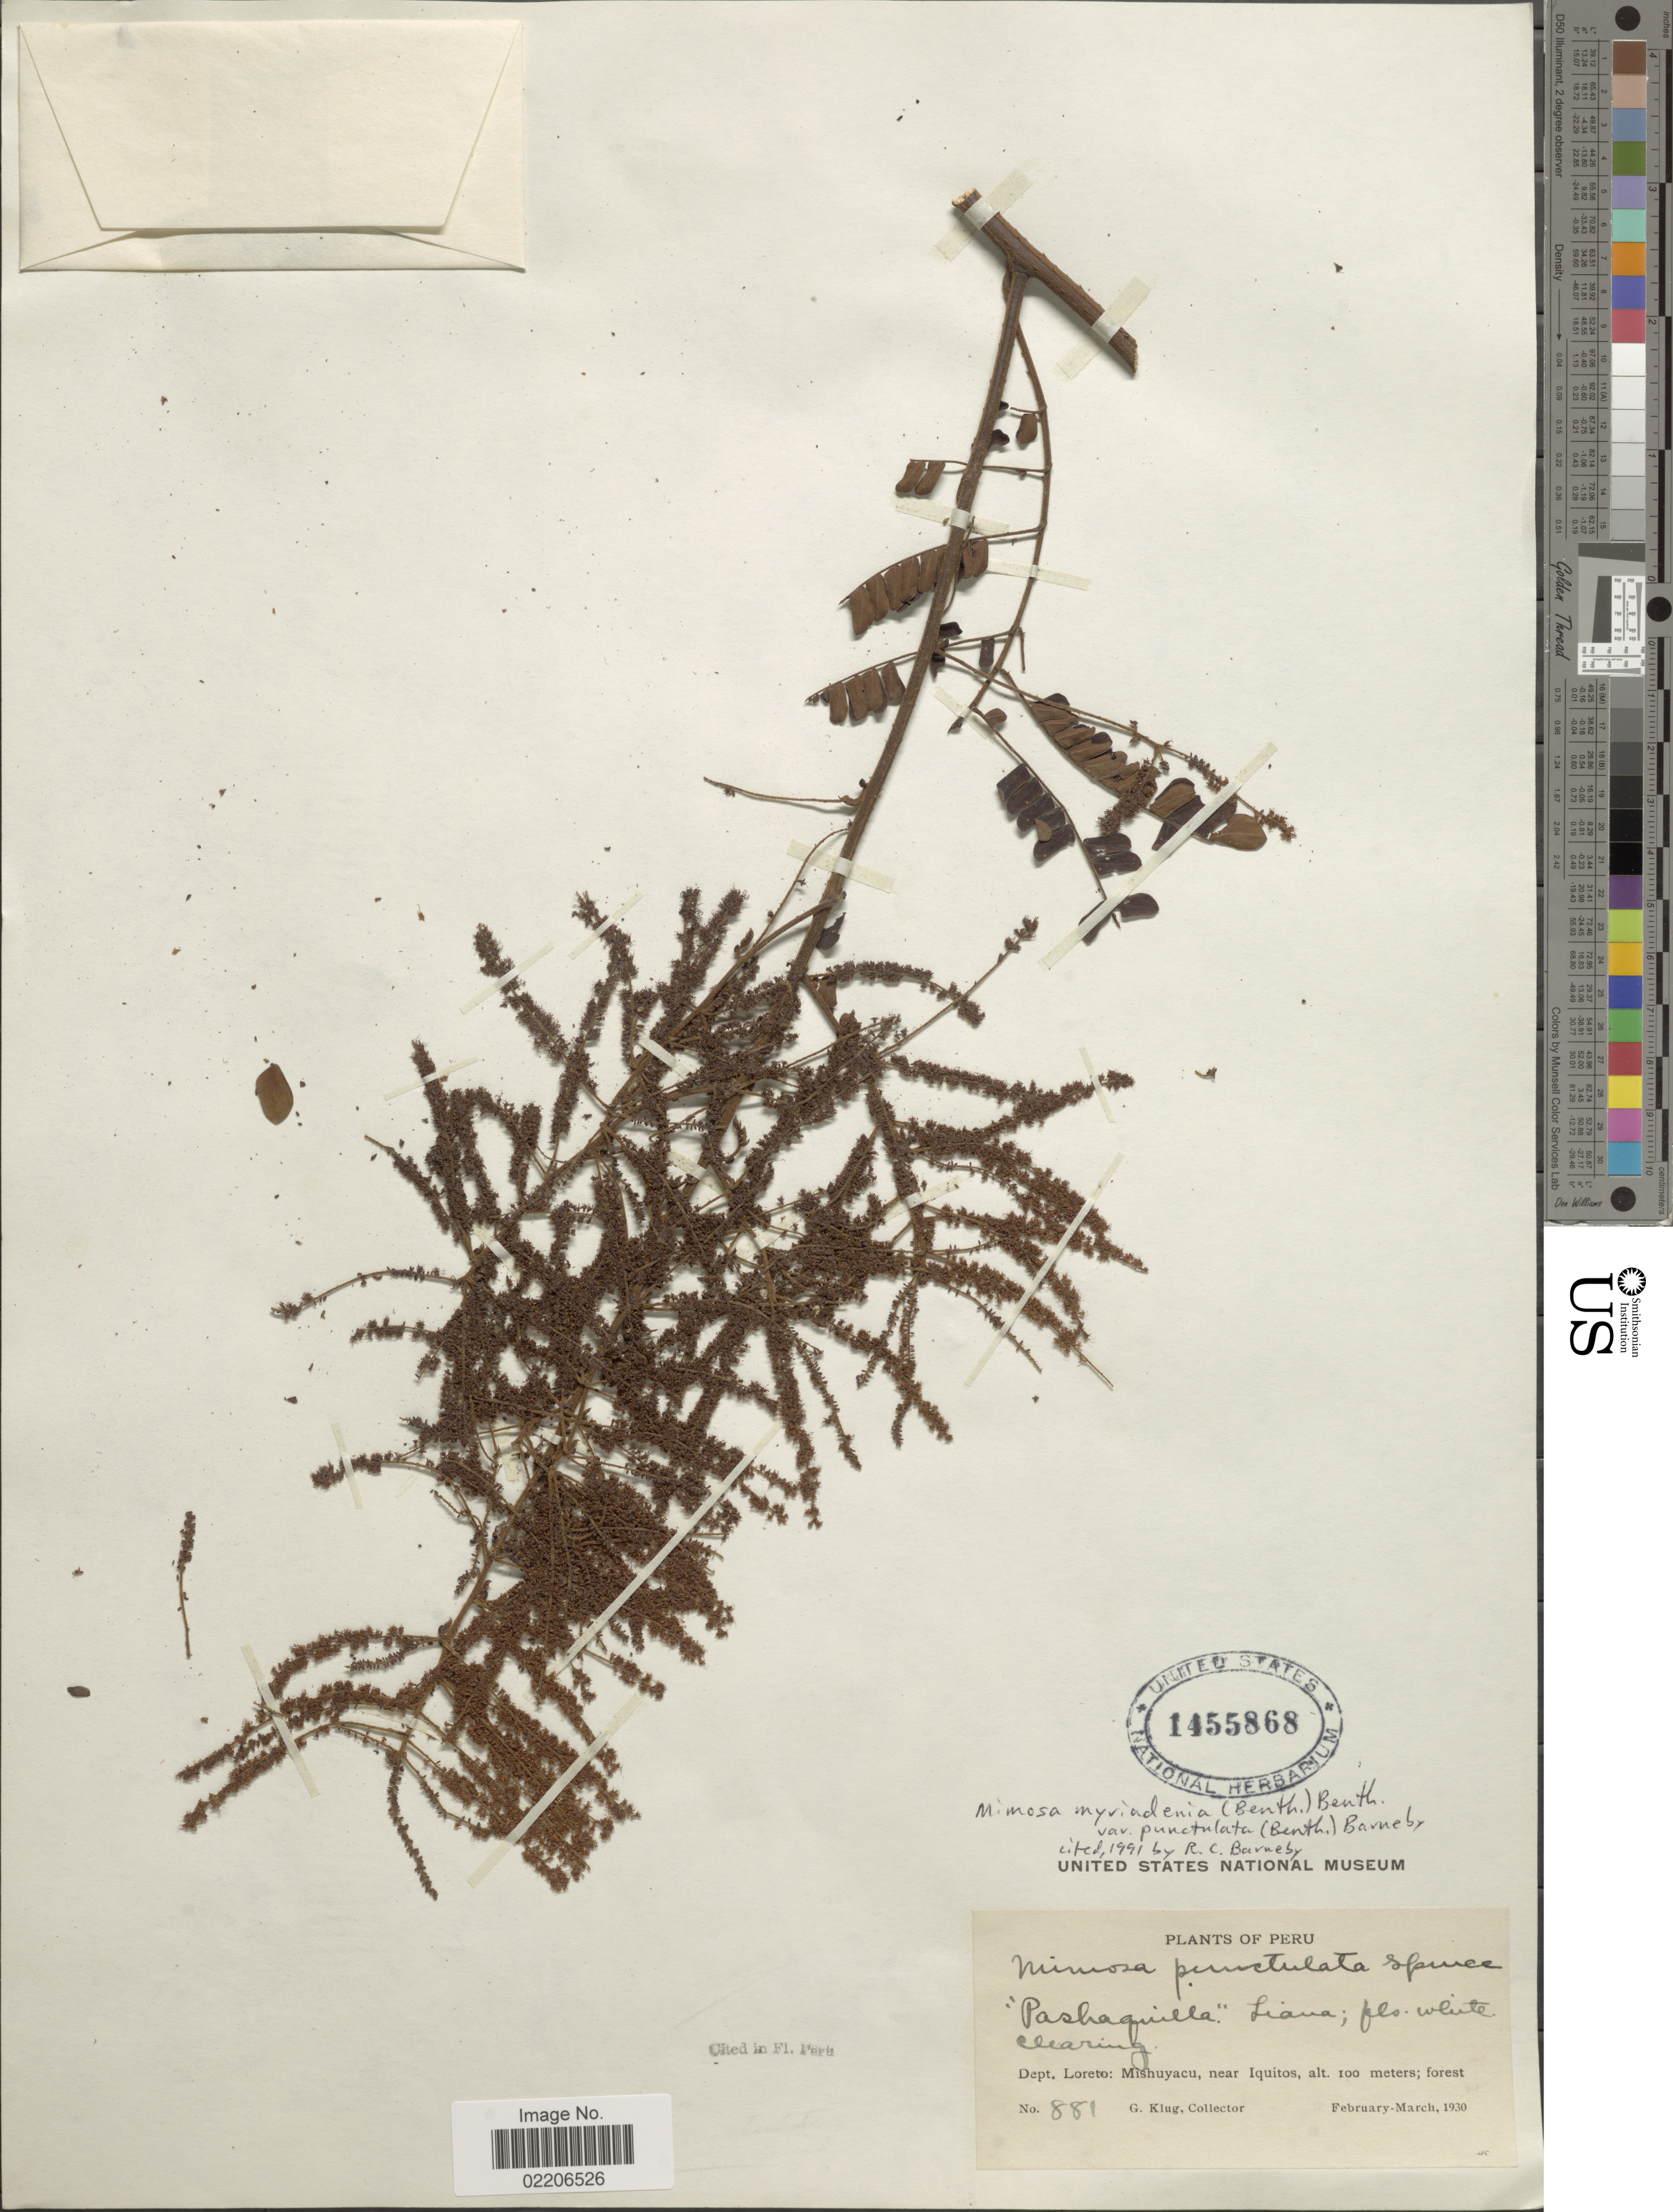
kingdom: Plantae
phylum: Tracheophyta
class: Magnoliopsida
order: Fabales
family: Fabaceae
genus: Mimosa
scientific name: Mimosa myriadenia var. punctulata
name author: (Benth.) Barneby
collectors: G. Klug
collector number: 881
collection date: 1930-02/1930-03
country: Peru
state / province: Loreto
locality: Dept. Loreto: Mishuyacu, near Iquitos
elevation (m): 100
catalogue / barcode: US 1455868